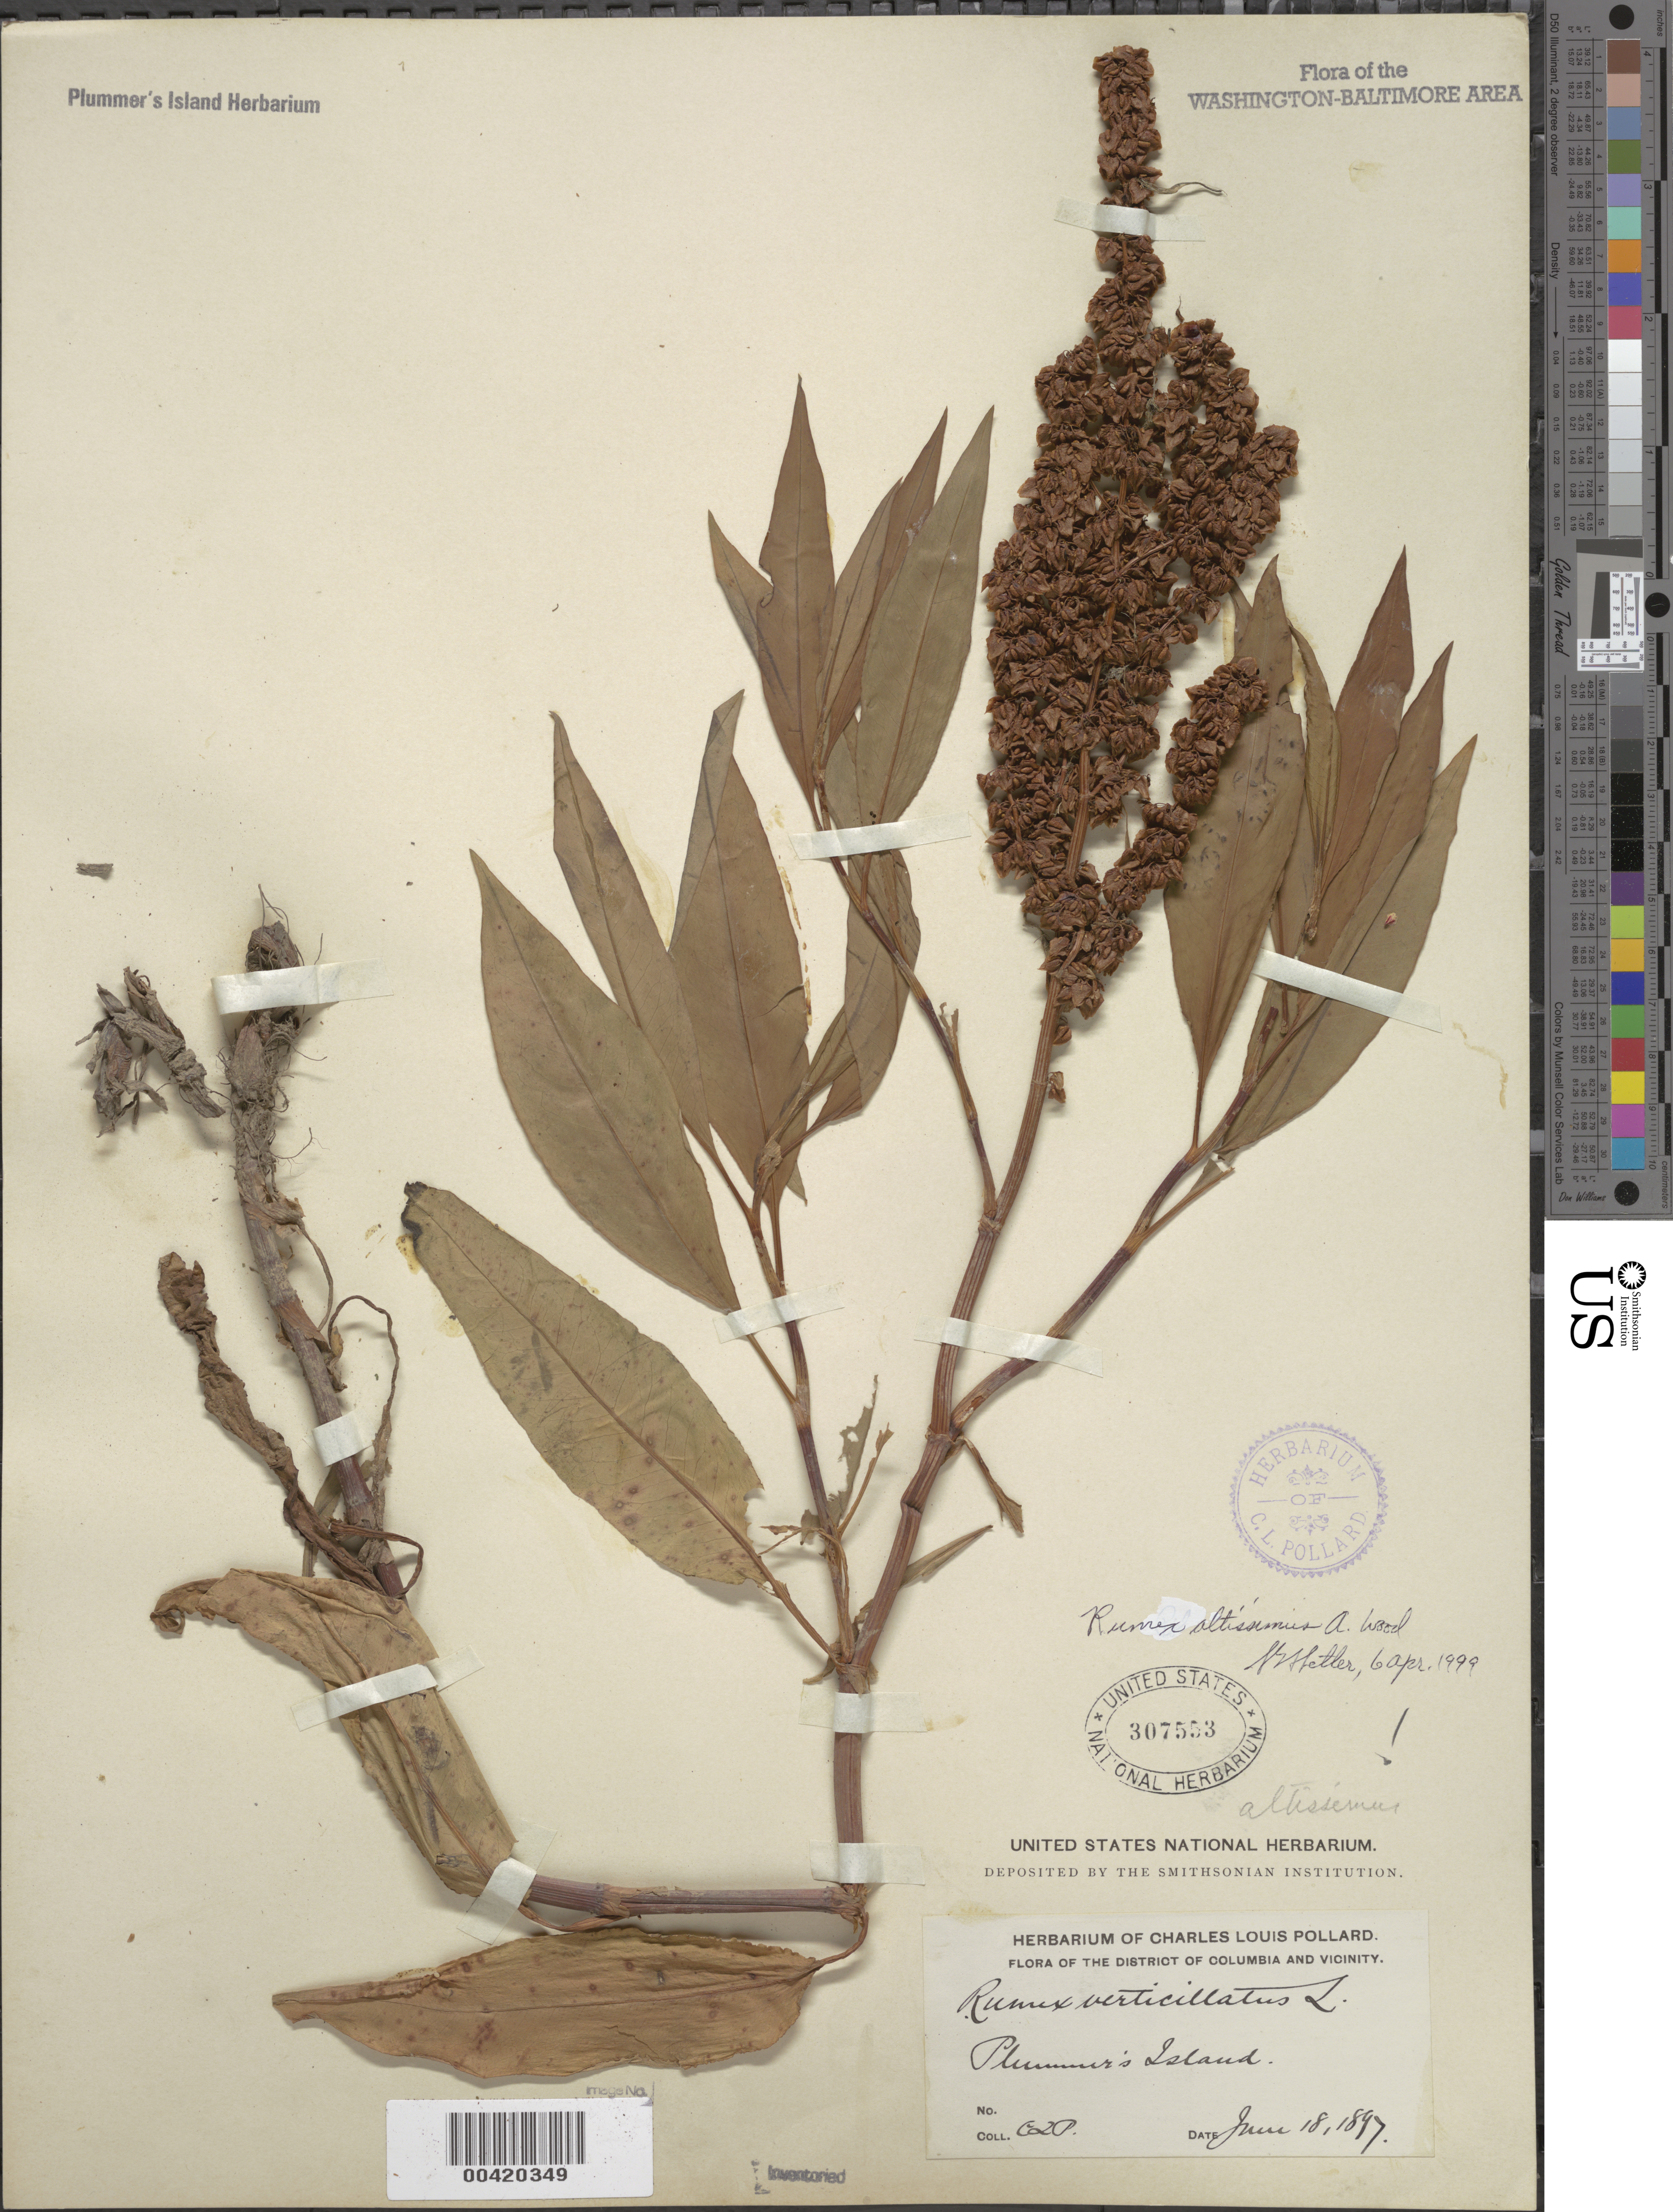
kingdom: Plantae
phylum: Tracheophyta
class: Magnoliopsida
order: Caryophyllales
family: Polygonaceae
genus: Rumex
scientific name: Rumex altissimus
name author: Alph. Wood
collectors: C. L. Pollard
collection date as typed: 18 Jun 1897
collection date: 1897-06-18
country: United States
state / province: Maryland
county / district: Montgomery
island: Plummers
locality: Plummer's Island Plummers Island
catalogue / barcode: US 307553